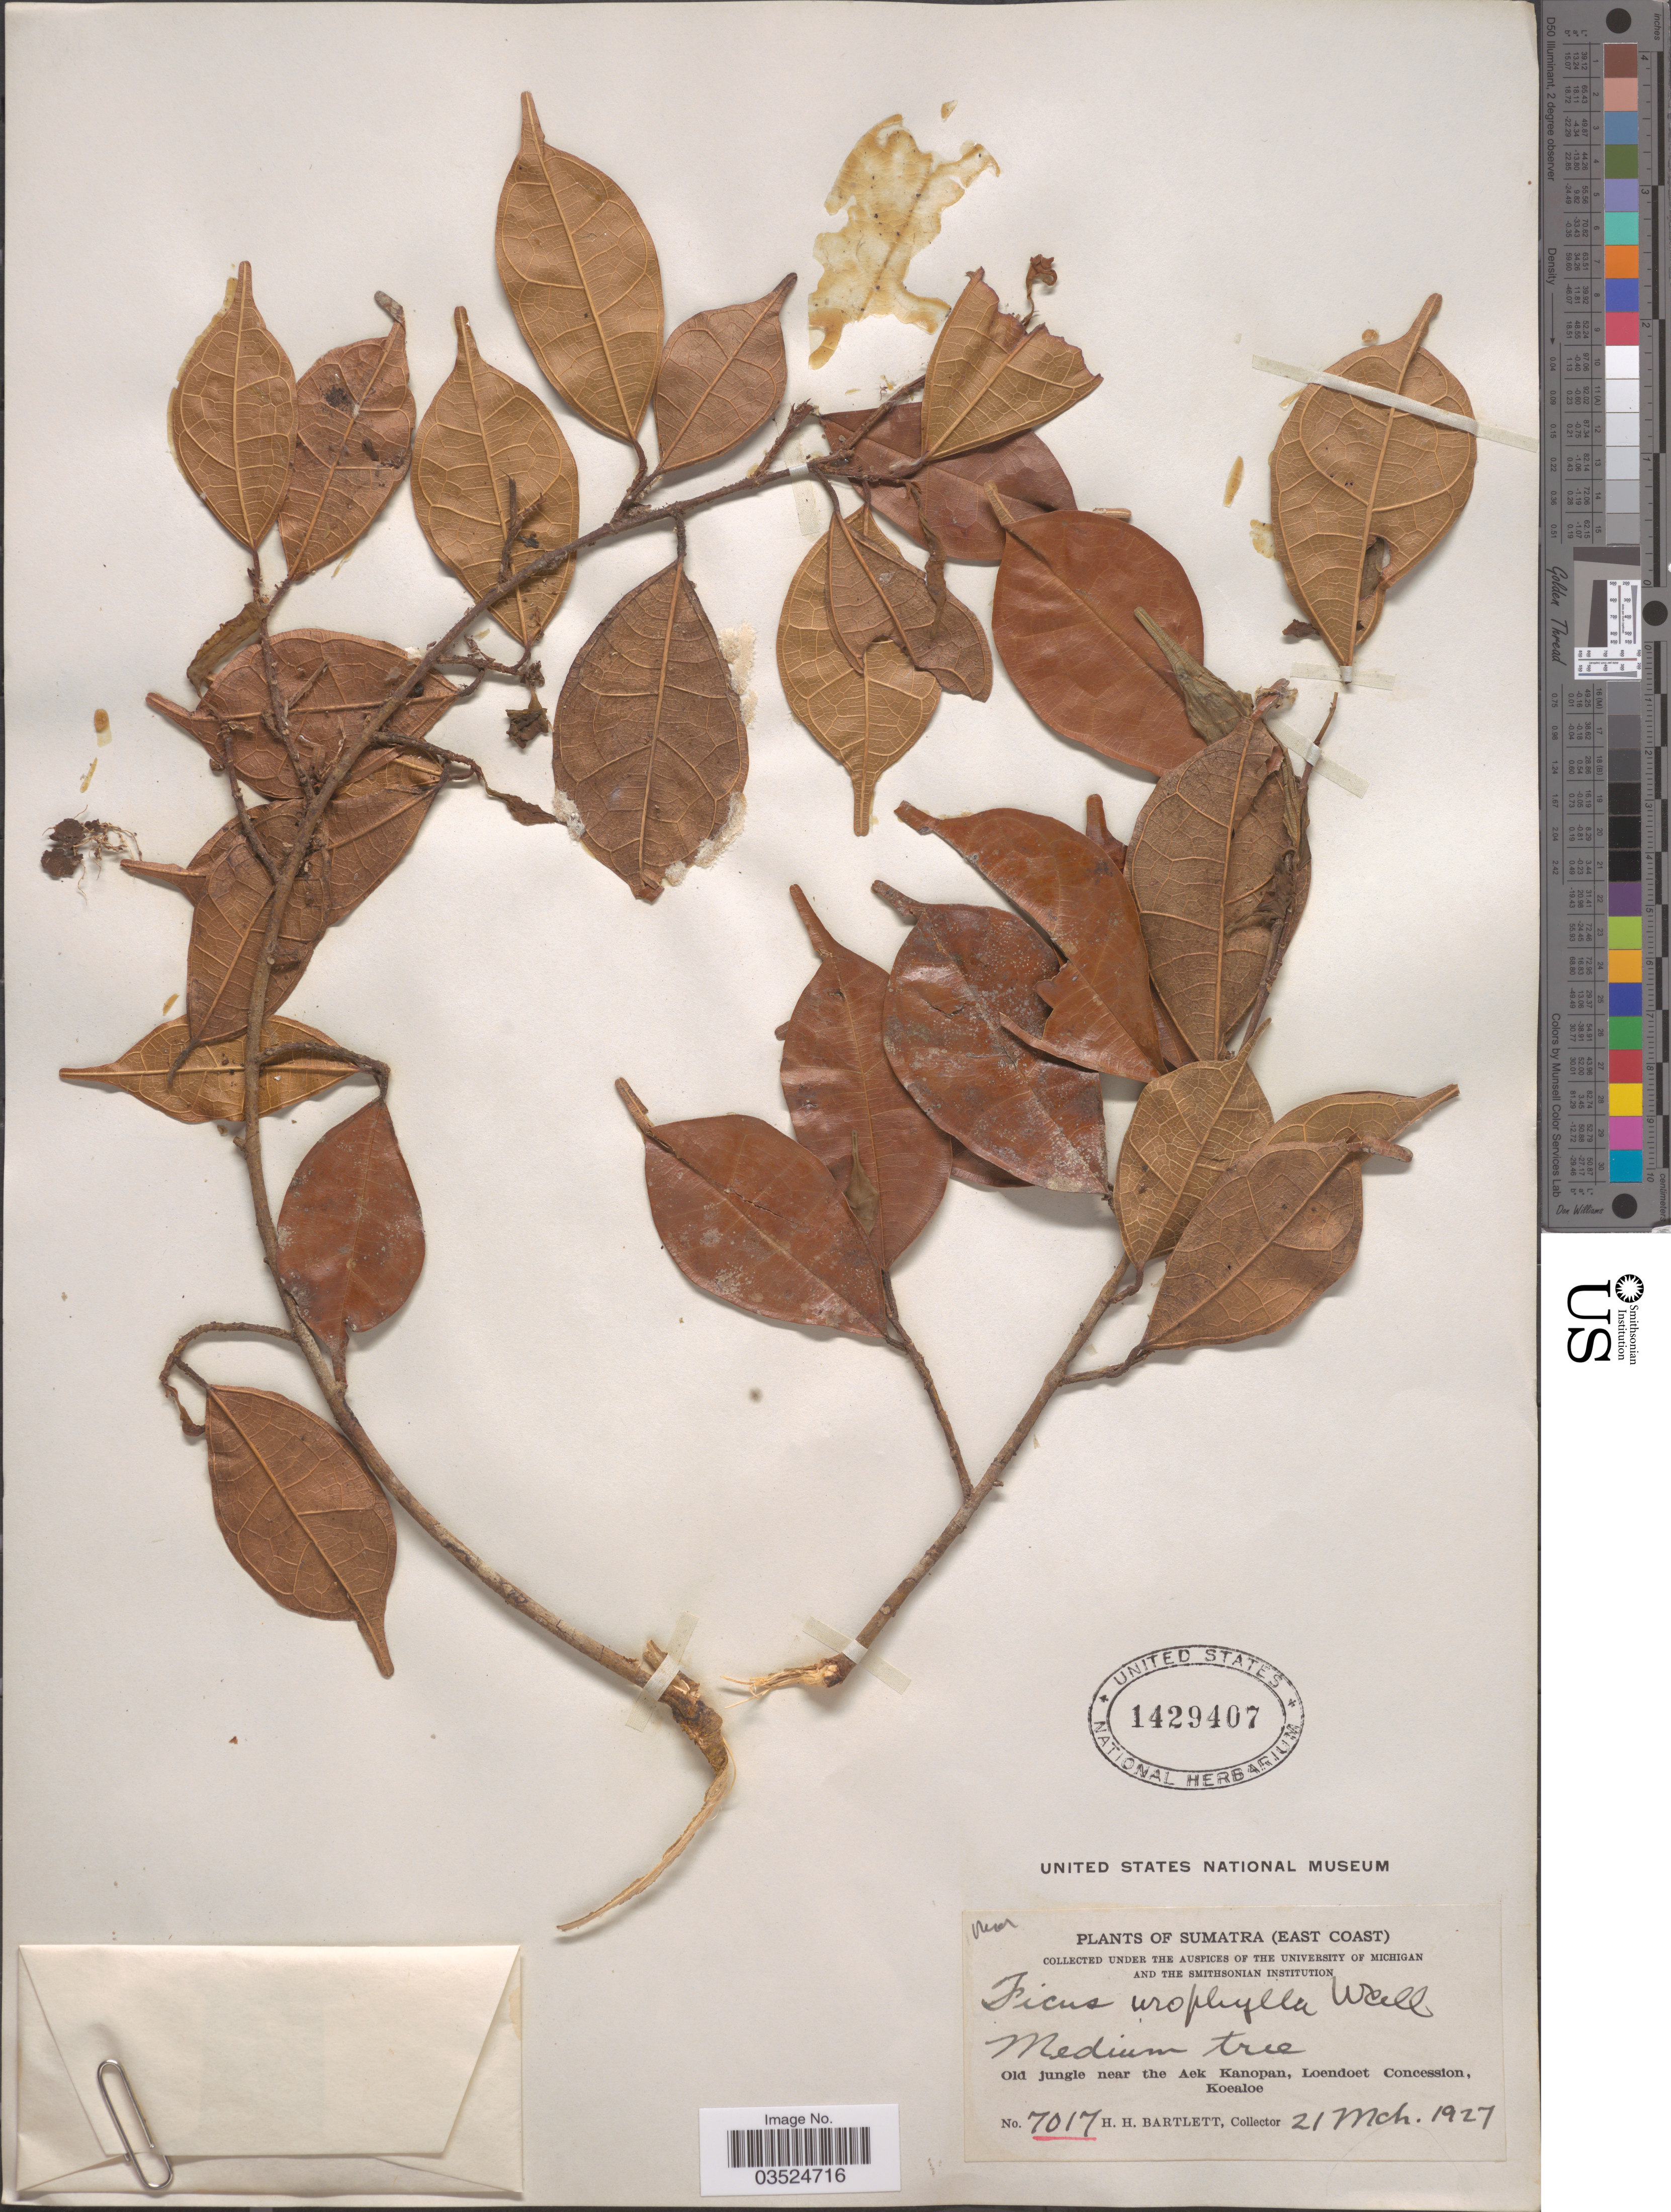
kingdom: Plantae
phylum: Tracheophyta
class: Magnoliopsida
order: Rosales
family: Moraceae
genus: Ficus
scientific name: Ficus urophylla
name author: Wall. ex Miq.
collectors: H. H. Bartlett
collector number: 7017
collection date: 1927-03-21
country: Indonesia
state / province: Sumatra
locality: East Coast. Old jungle near the Aek Kanopan, Loendoet Concession, Koealoe.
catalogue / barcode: US 1429407